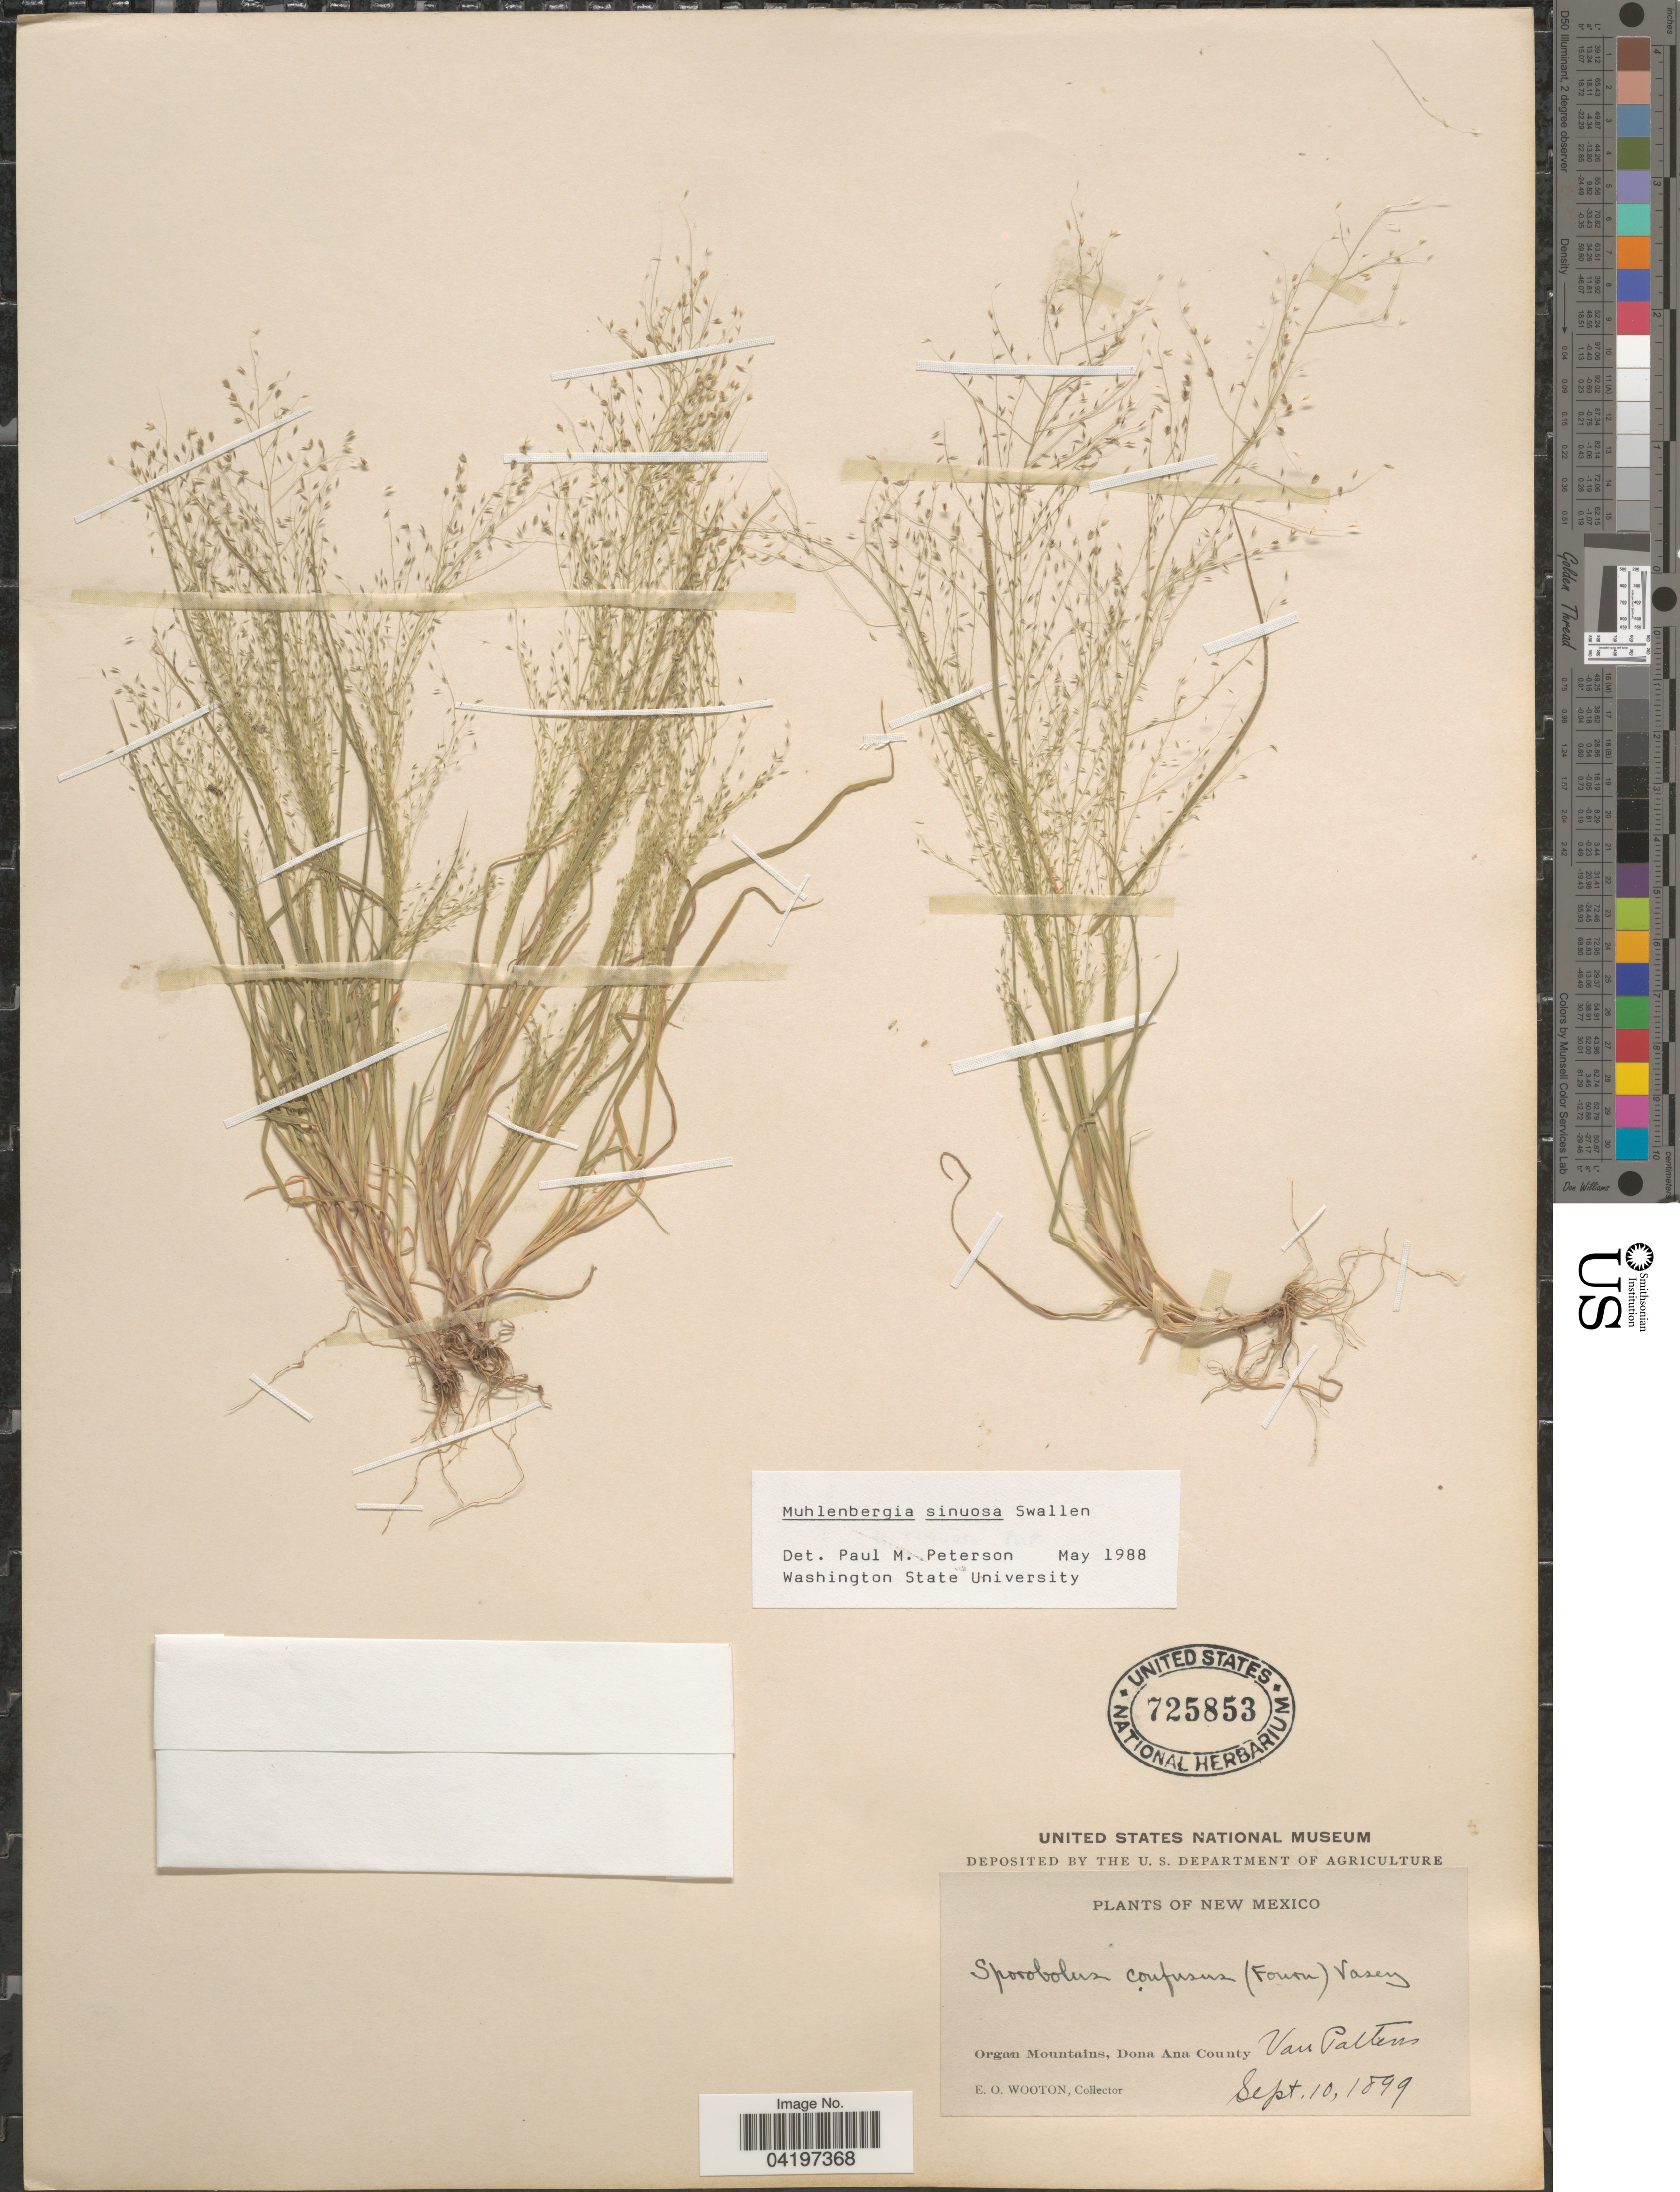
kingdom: Plantae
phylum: Tracheophyta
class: Liliopsida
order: Poales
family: Poaceae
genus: Muhlenbergia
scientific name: Muhlenbergia sinuosa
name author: Swallen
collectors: E. O. Wooton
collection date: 1899-09-10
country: United States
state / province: New Mexico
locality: Organ Mountains, Dona Ana County Van Pattens.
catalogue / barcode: US 725853